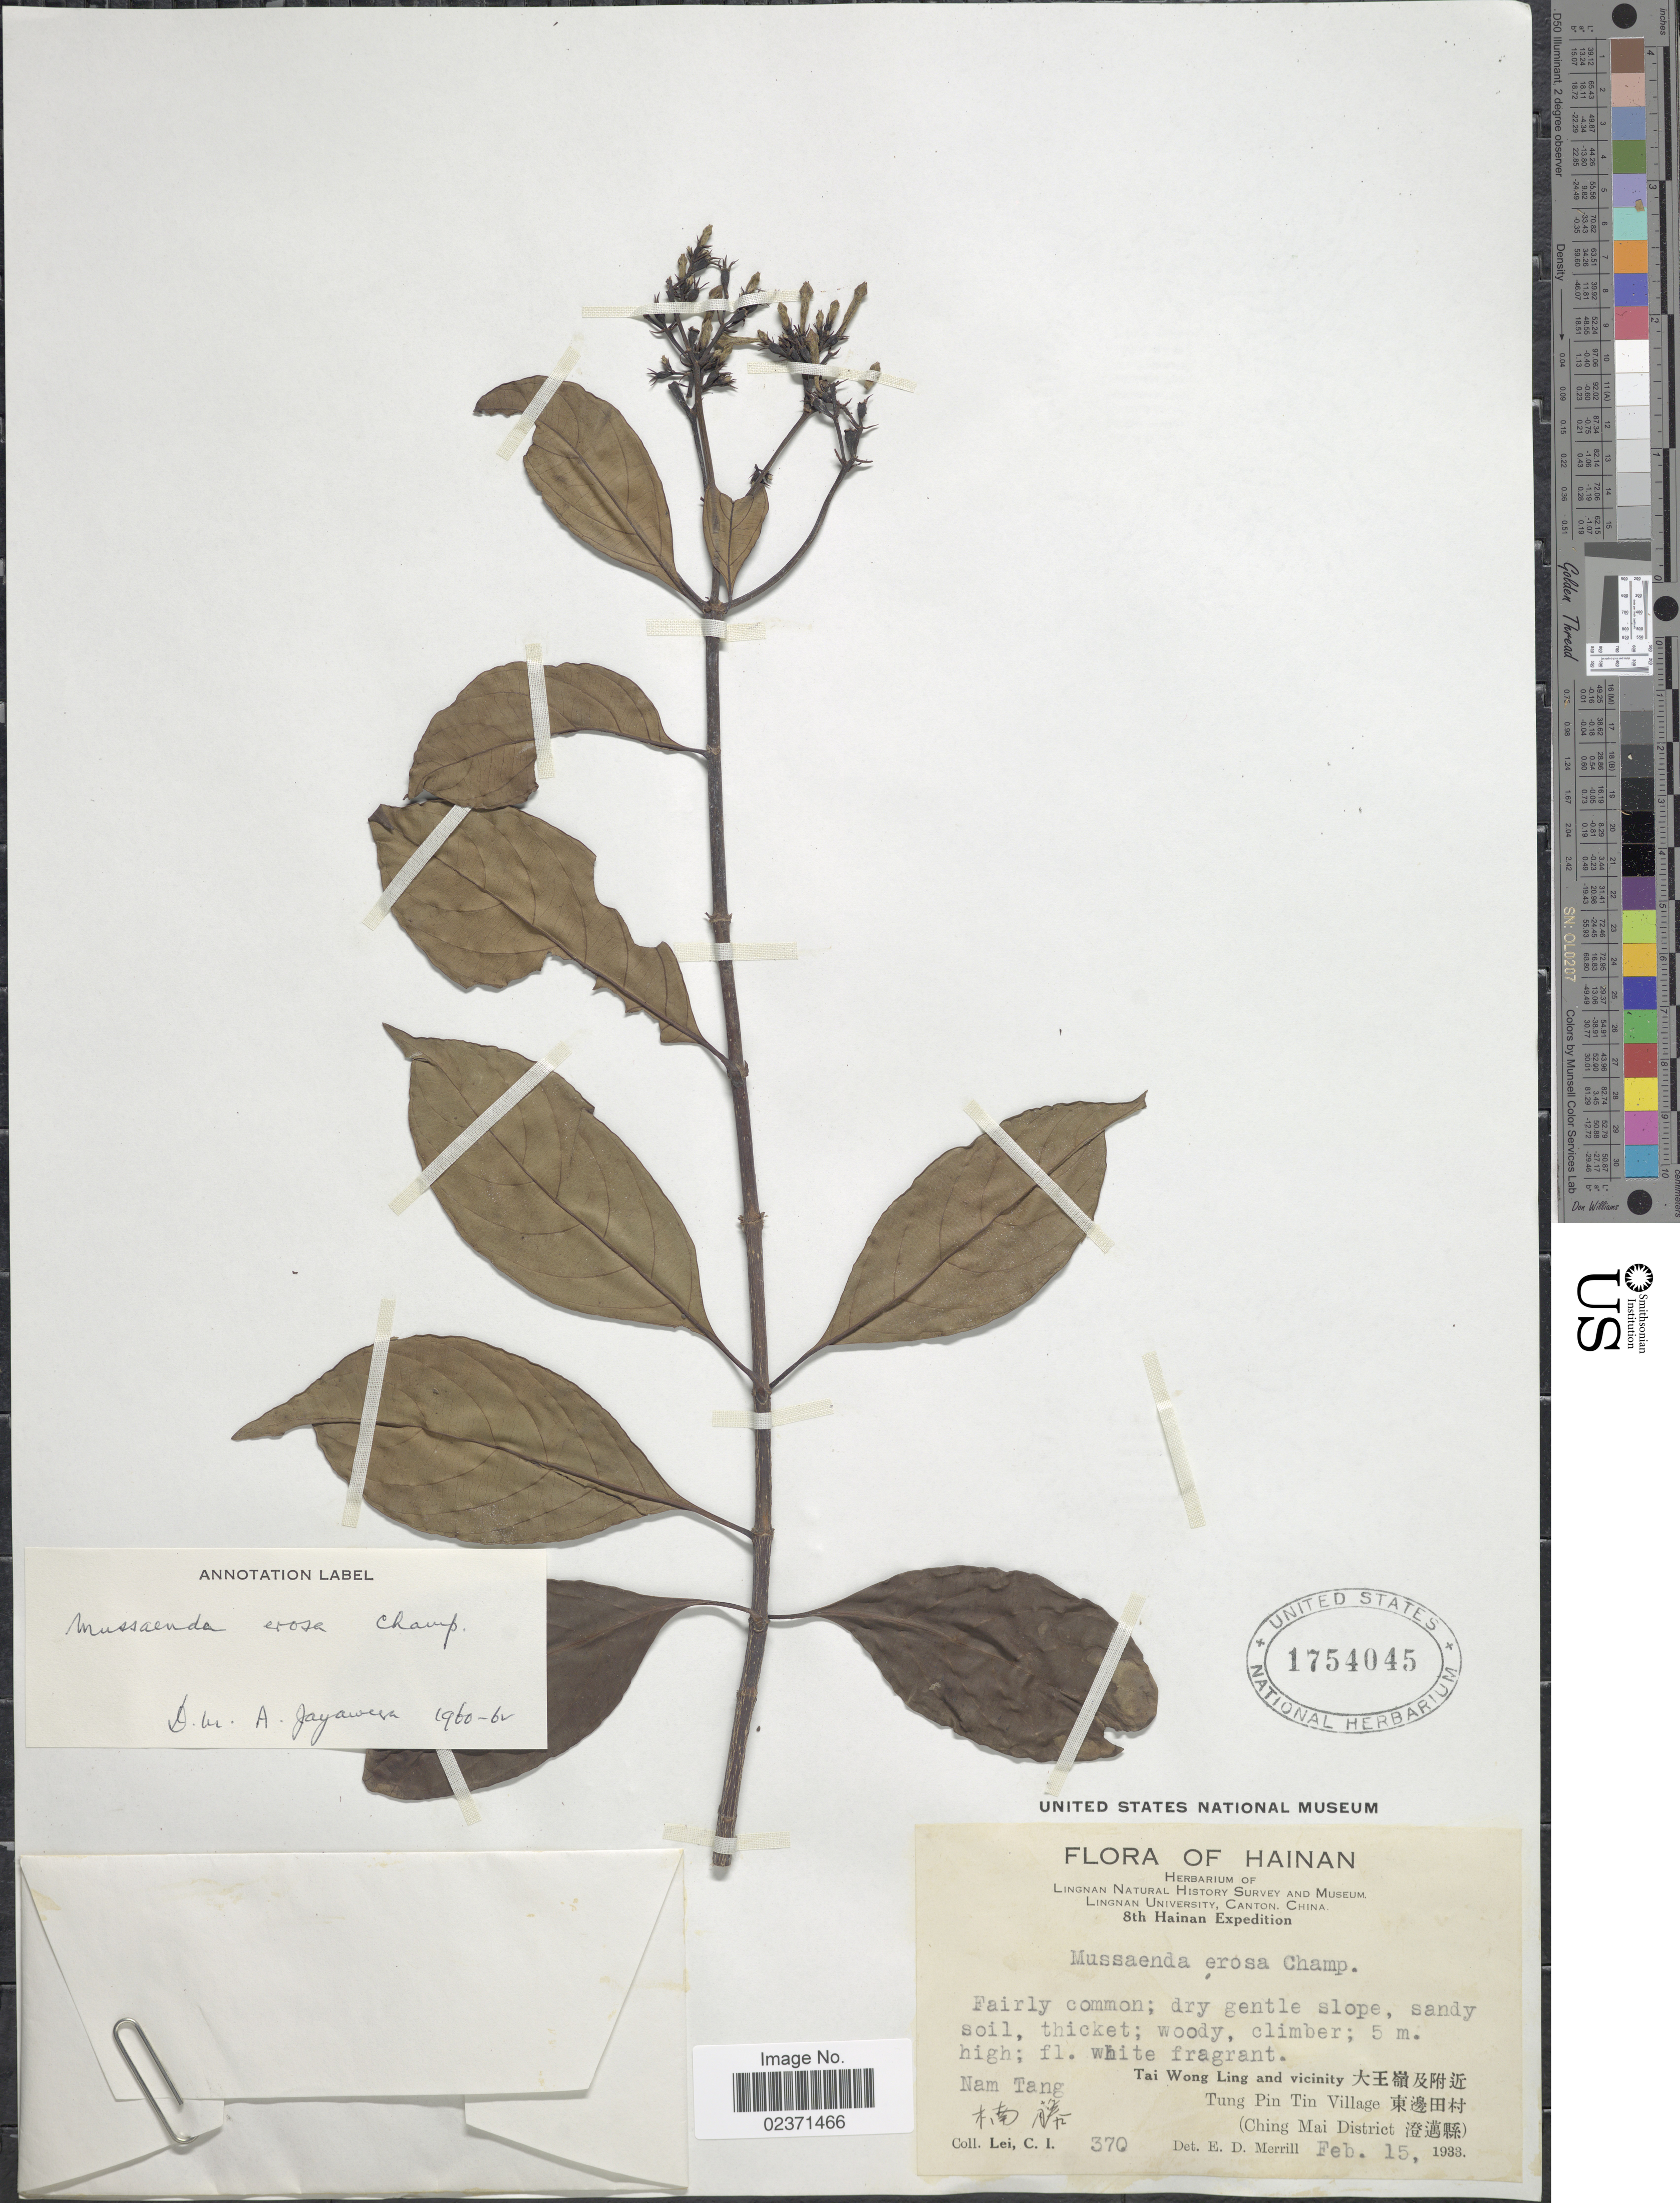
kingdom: Plantae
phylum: Tracheophyta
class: Magnoliopsida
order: Gentianales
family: Rubiaceae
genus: Mussaenda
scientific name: Mussaenda erosa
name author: Champ. ex Benth.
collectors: C. I. Lei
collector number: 370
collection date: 1933-02-15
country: China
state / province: Hainan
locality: Nam Tang. Tai Wong Ling and vicinity Tung Pin Tin Village (Ching Mai District)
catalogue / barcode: US 1754045